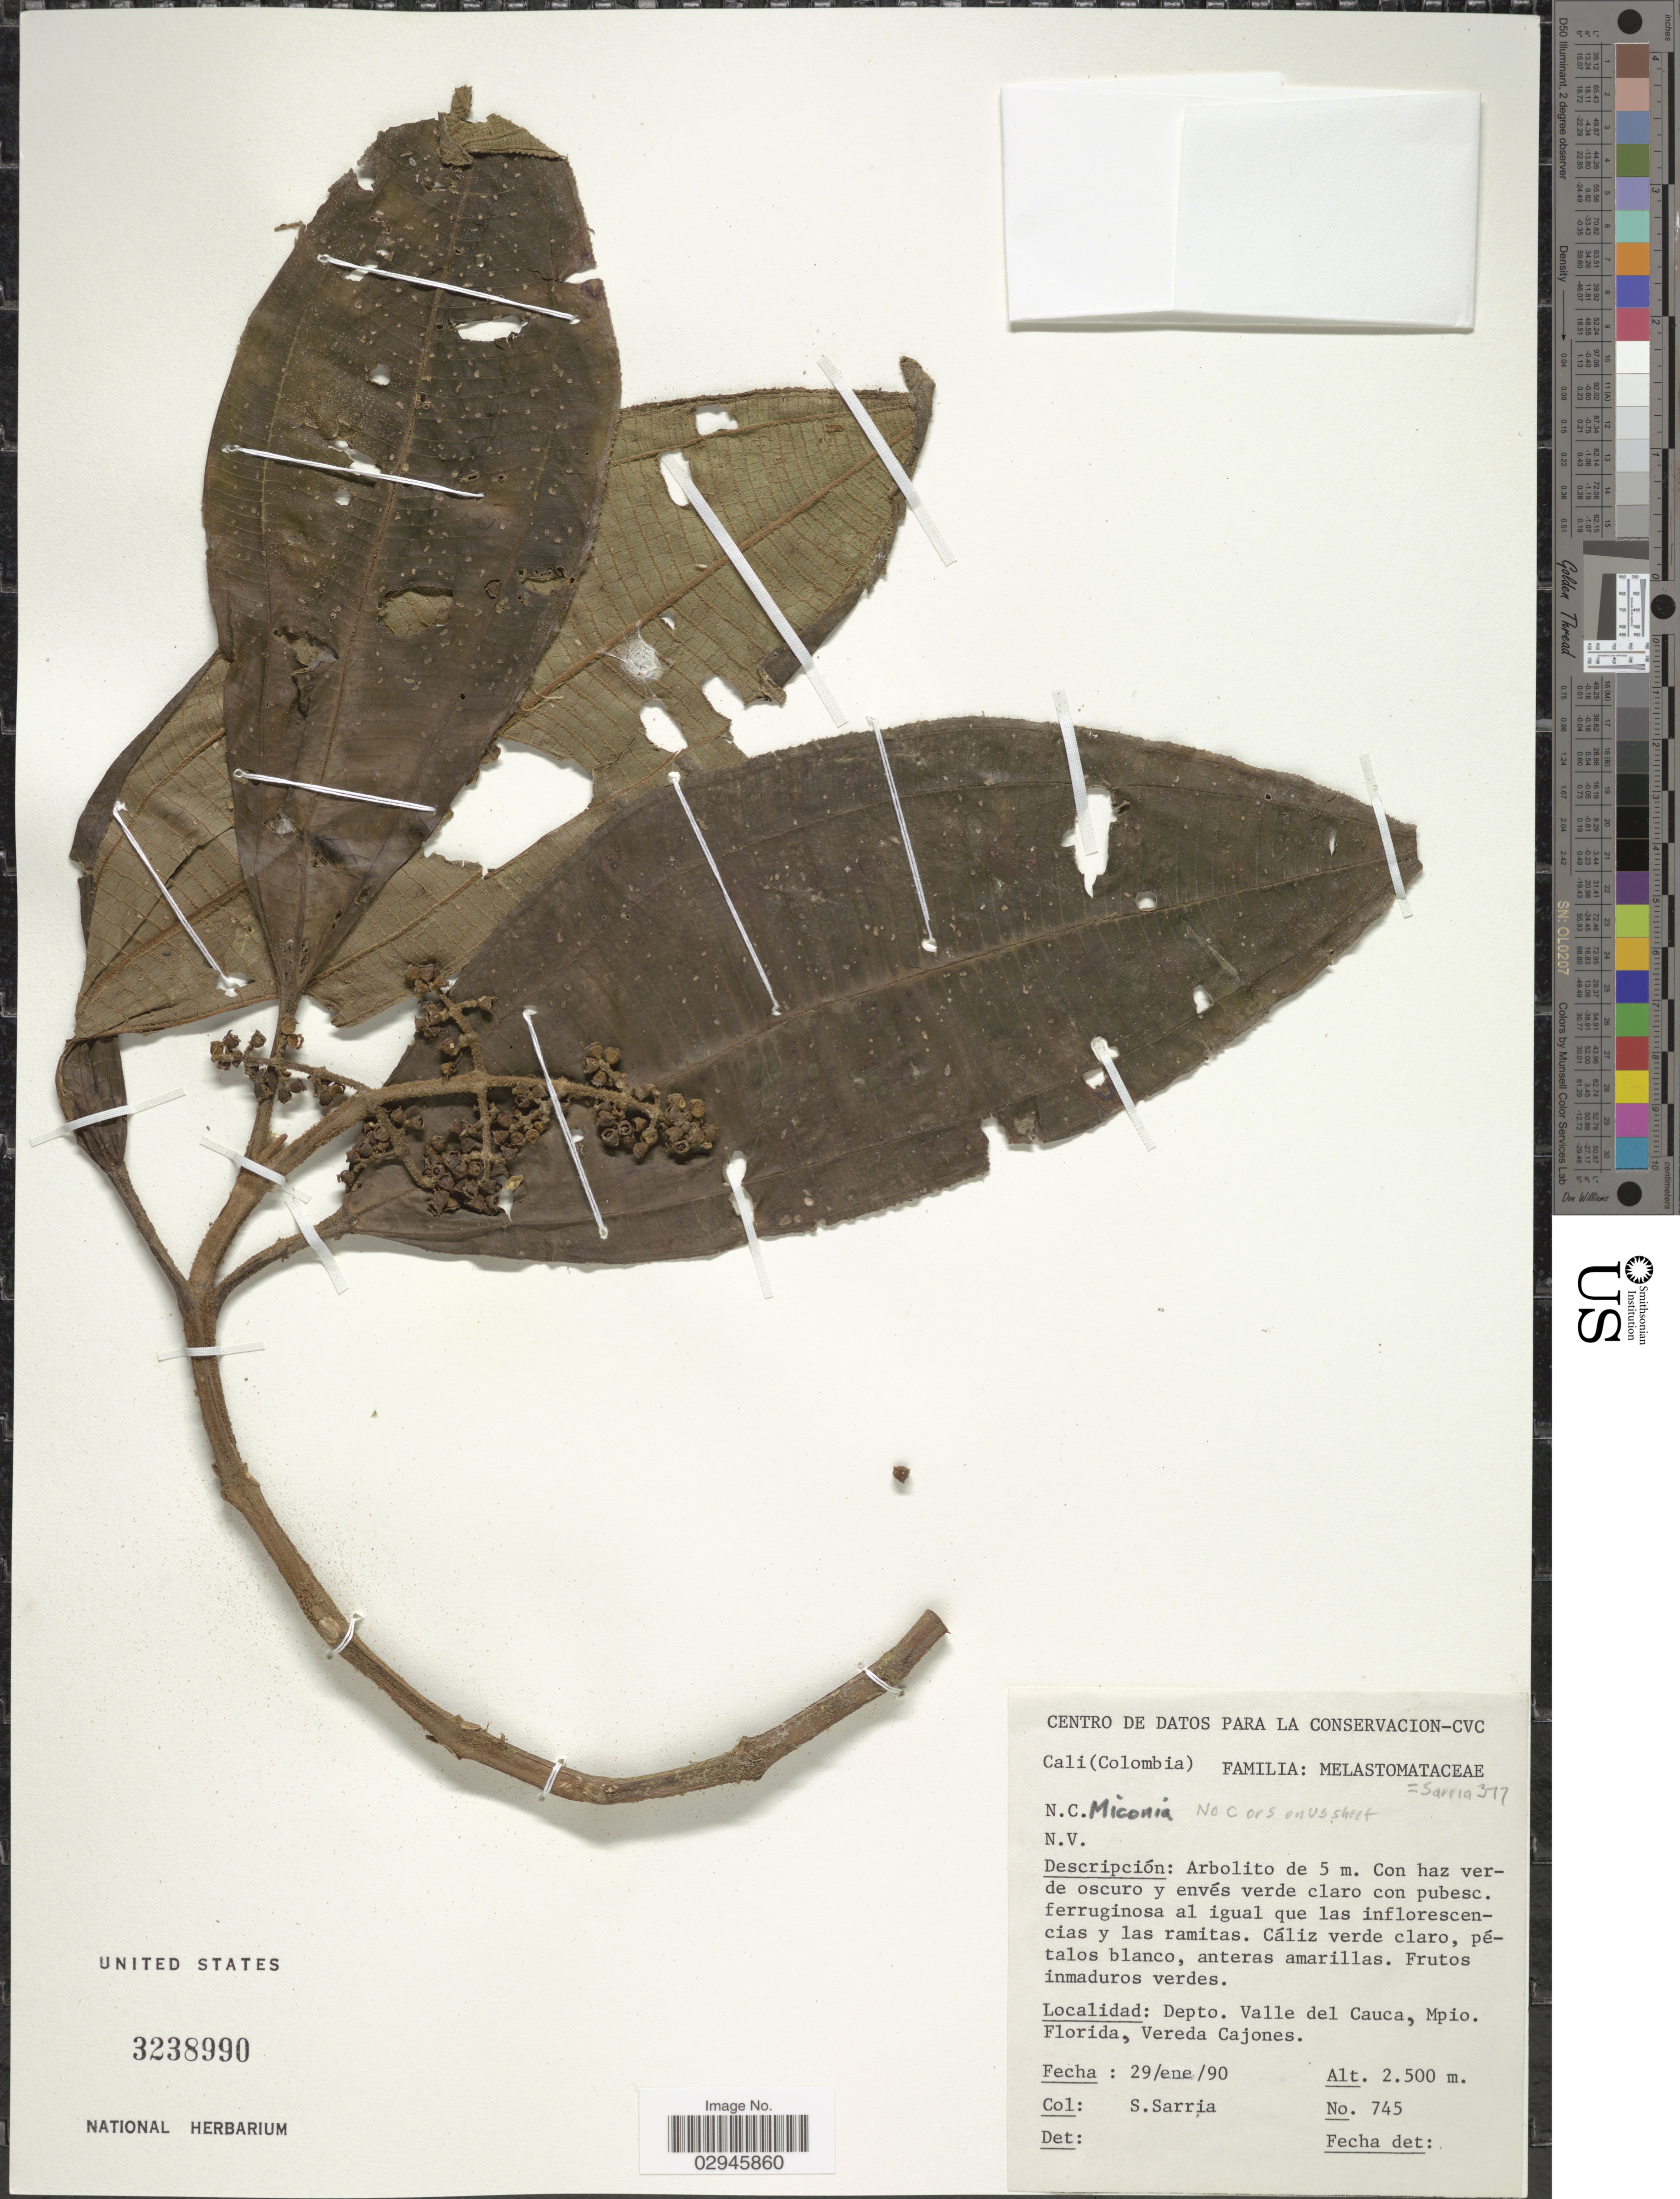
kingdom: Plantae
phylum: Tracheophyta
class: Magnoliopsida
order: Myrtales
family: Melastomataceae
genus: Miconia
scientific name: Miconia sp.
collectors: S. Sarria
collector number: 745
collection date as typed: Transcribed d/m/y: 29/1/90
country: Colombia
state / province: Valle del Cauca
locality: Depto. Valle del Cauca, Mpio. Florida, Vereda Cajones.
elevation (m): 2500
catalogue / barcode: US 3238990